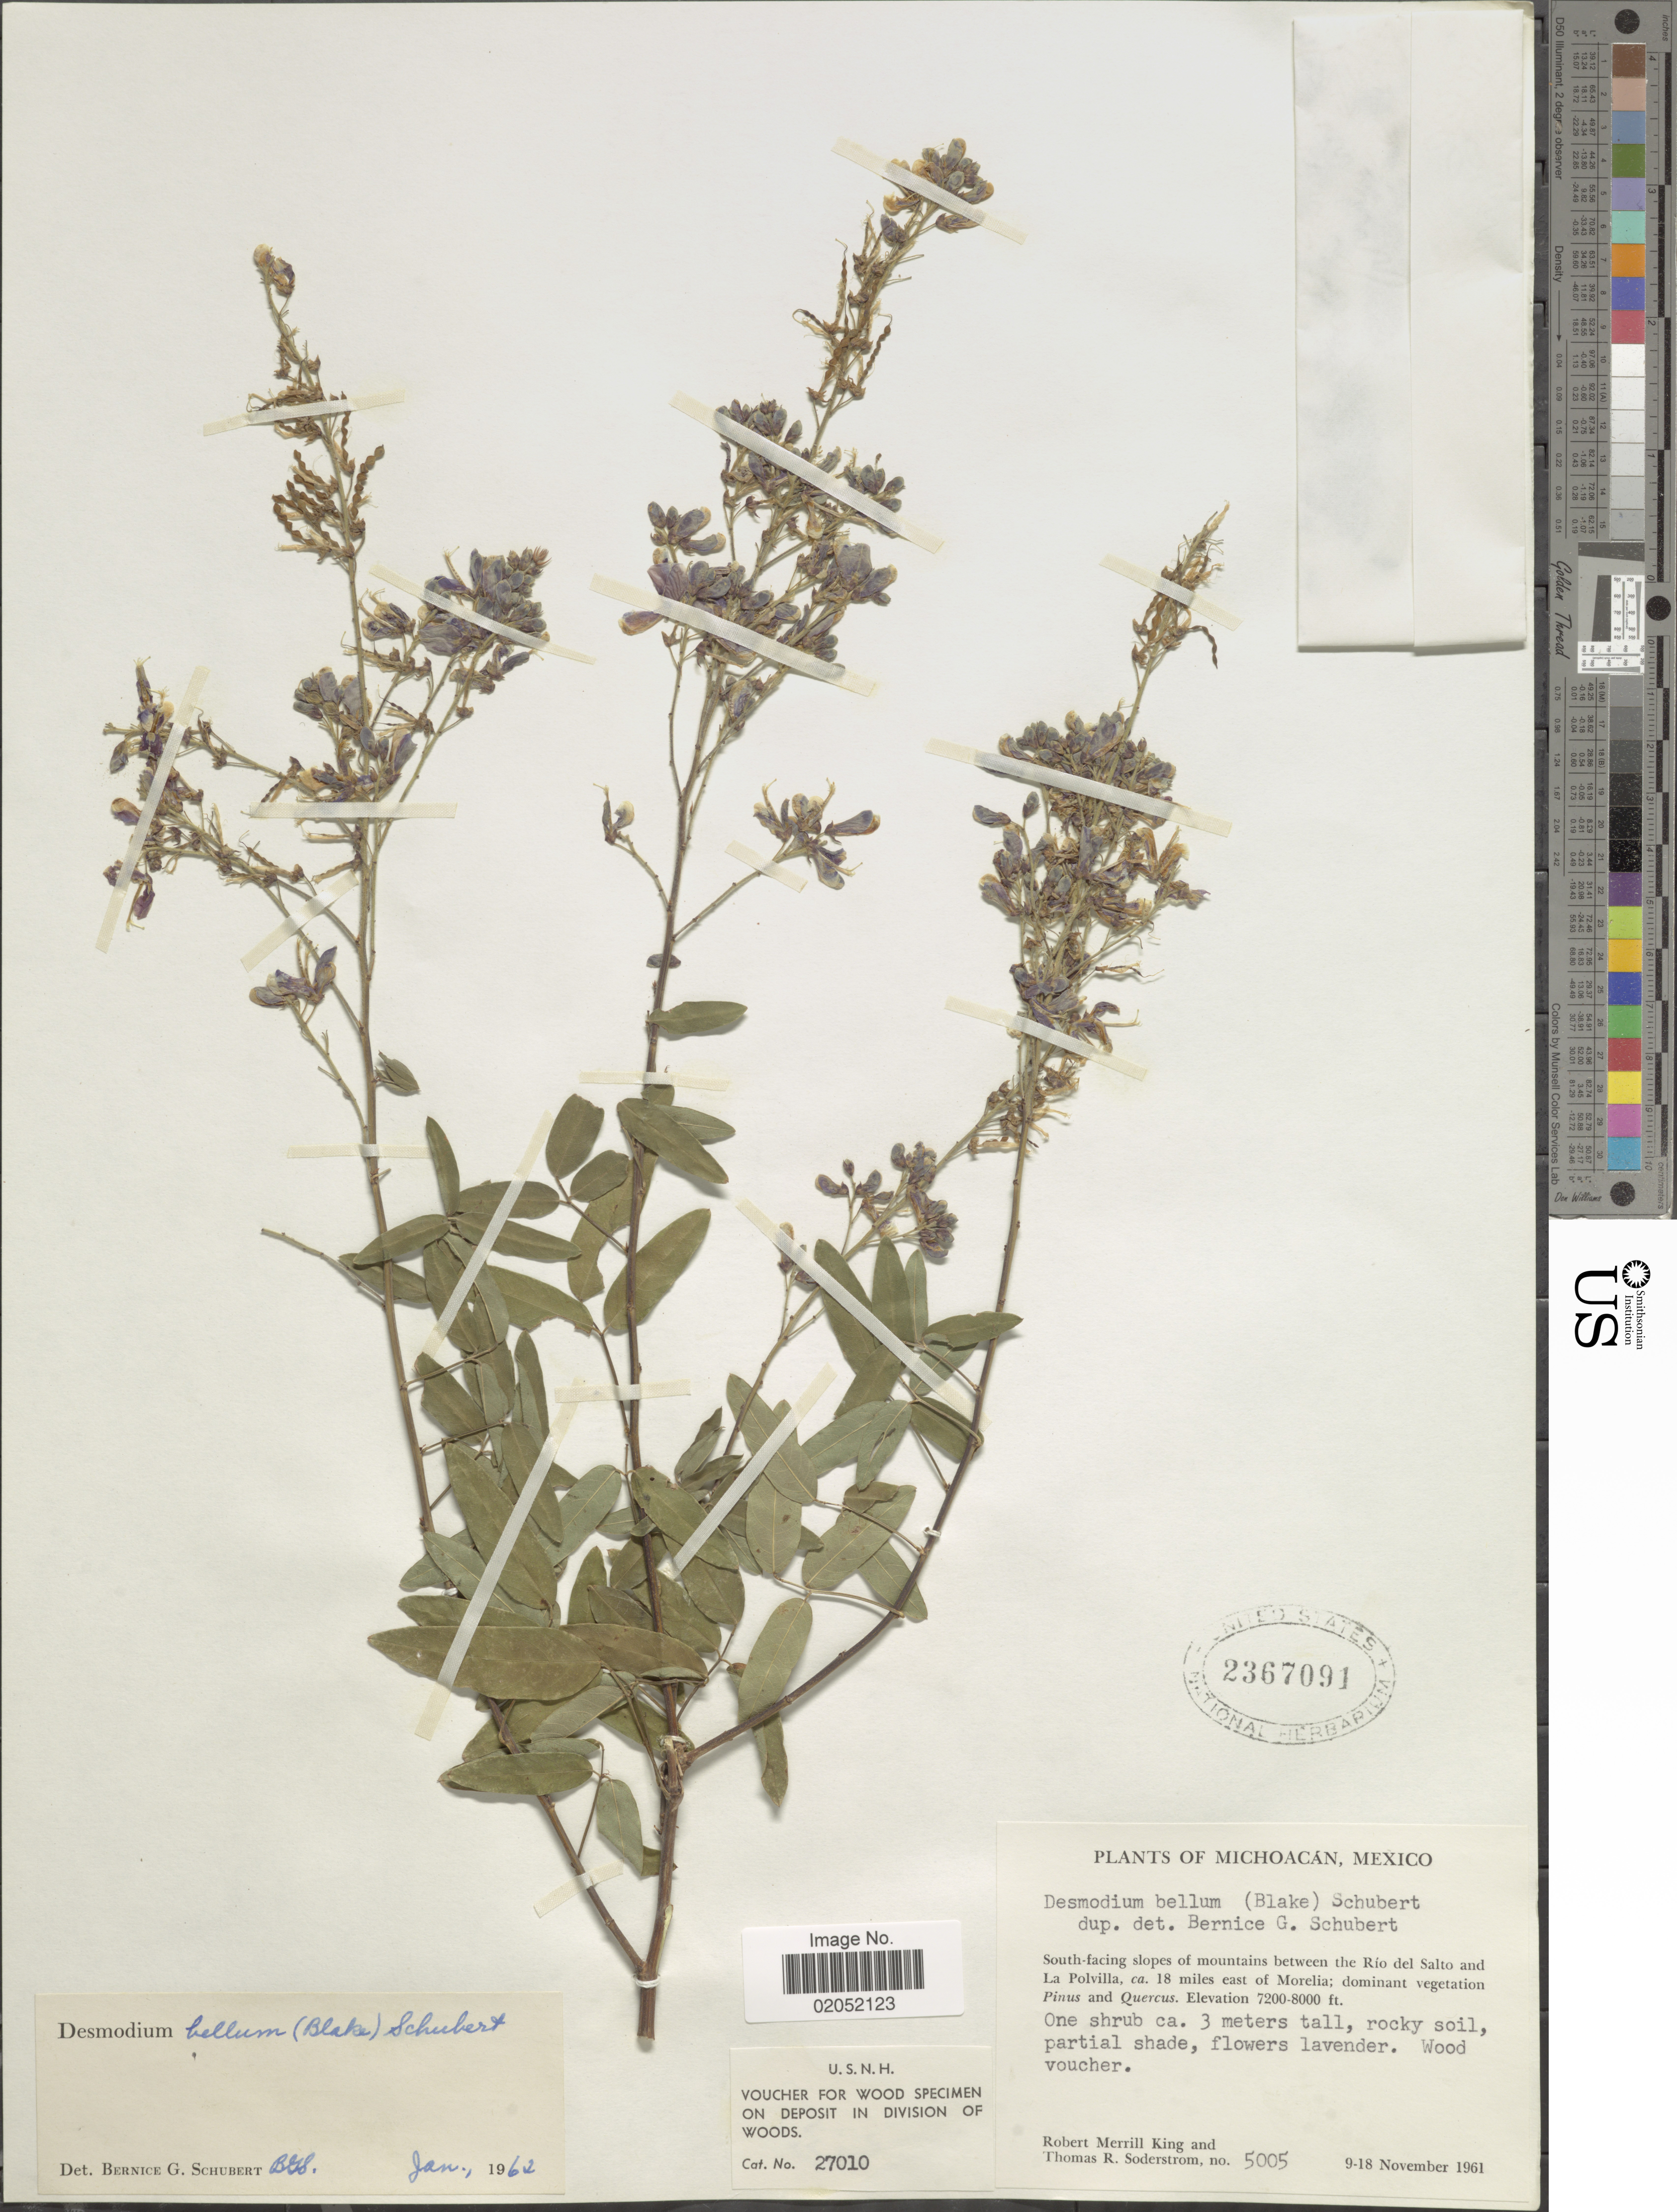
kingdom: Plantae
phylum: Tracheophyta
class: Magnoliopsida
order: Fabales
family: Fabaceae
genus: Desmodium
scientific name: Desmodium bellum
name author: (S.F. Blake) B.G. Schub.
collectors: R. M. King & T. R. Soderstrom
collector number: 5005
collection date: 1961-11-09/1961-11-18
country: Mexico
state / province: Michoacán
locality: South-facing slopes of mountains between the Rio del Salto and La Polvilla, ca. 18 miles east of Morelia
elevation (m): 2195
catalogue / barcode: US 2367091